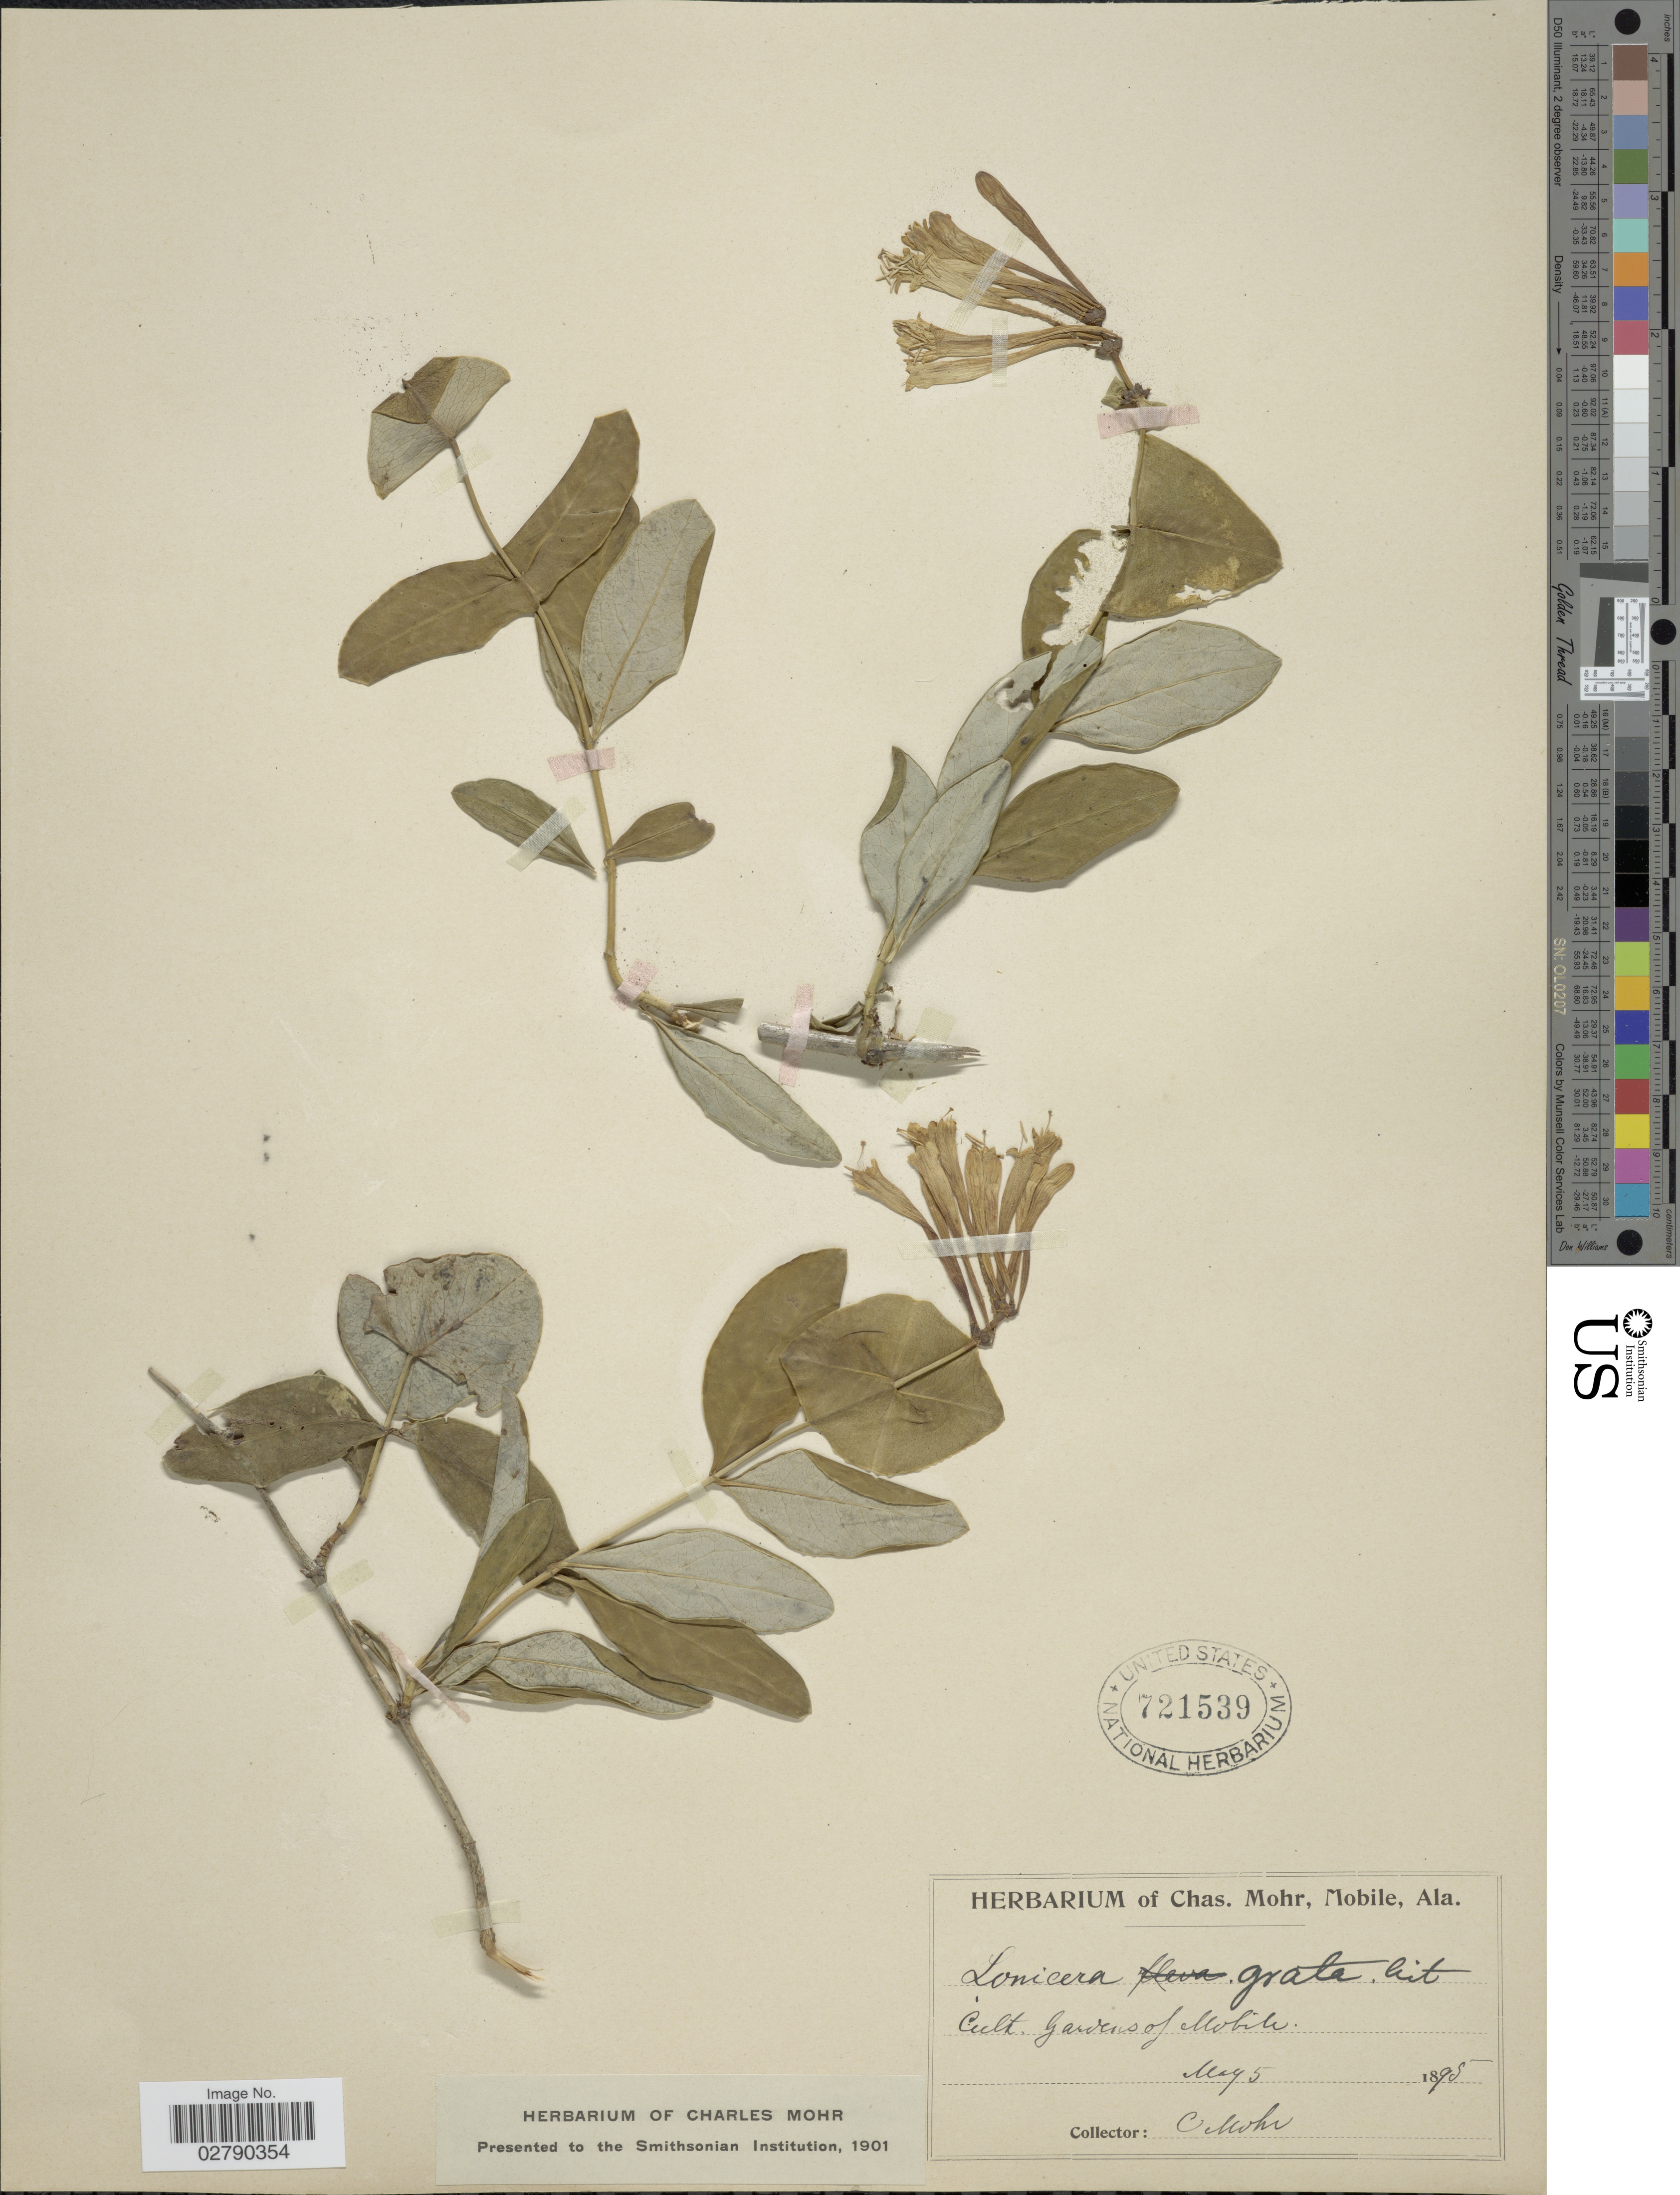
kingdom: Plantae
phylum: Tracheophyta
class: Magnoliopsida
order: Dipsacales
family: Caprifoliaceae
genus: Lonicera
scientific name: Lonicera grata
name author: Aiton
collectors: Mohr, C. T. (herbarium)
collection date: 1895-05-05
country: United States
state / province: Alabama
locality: Cult. Gardens of Mobile.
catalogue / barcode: US 721539